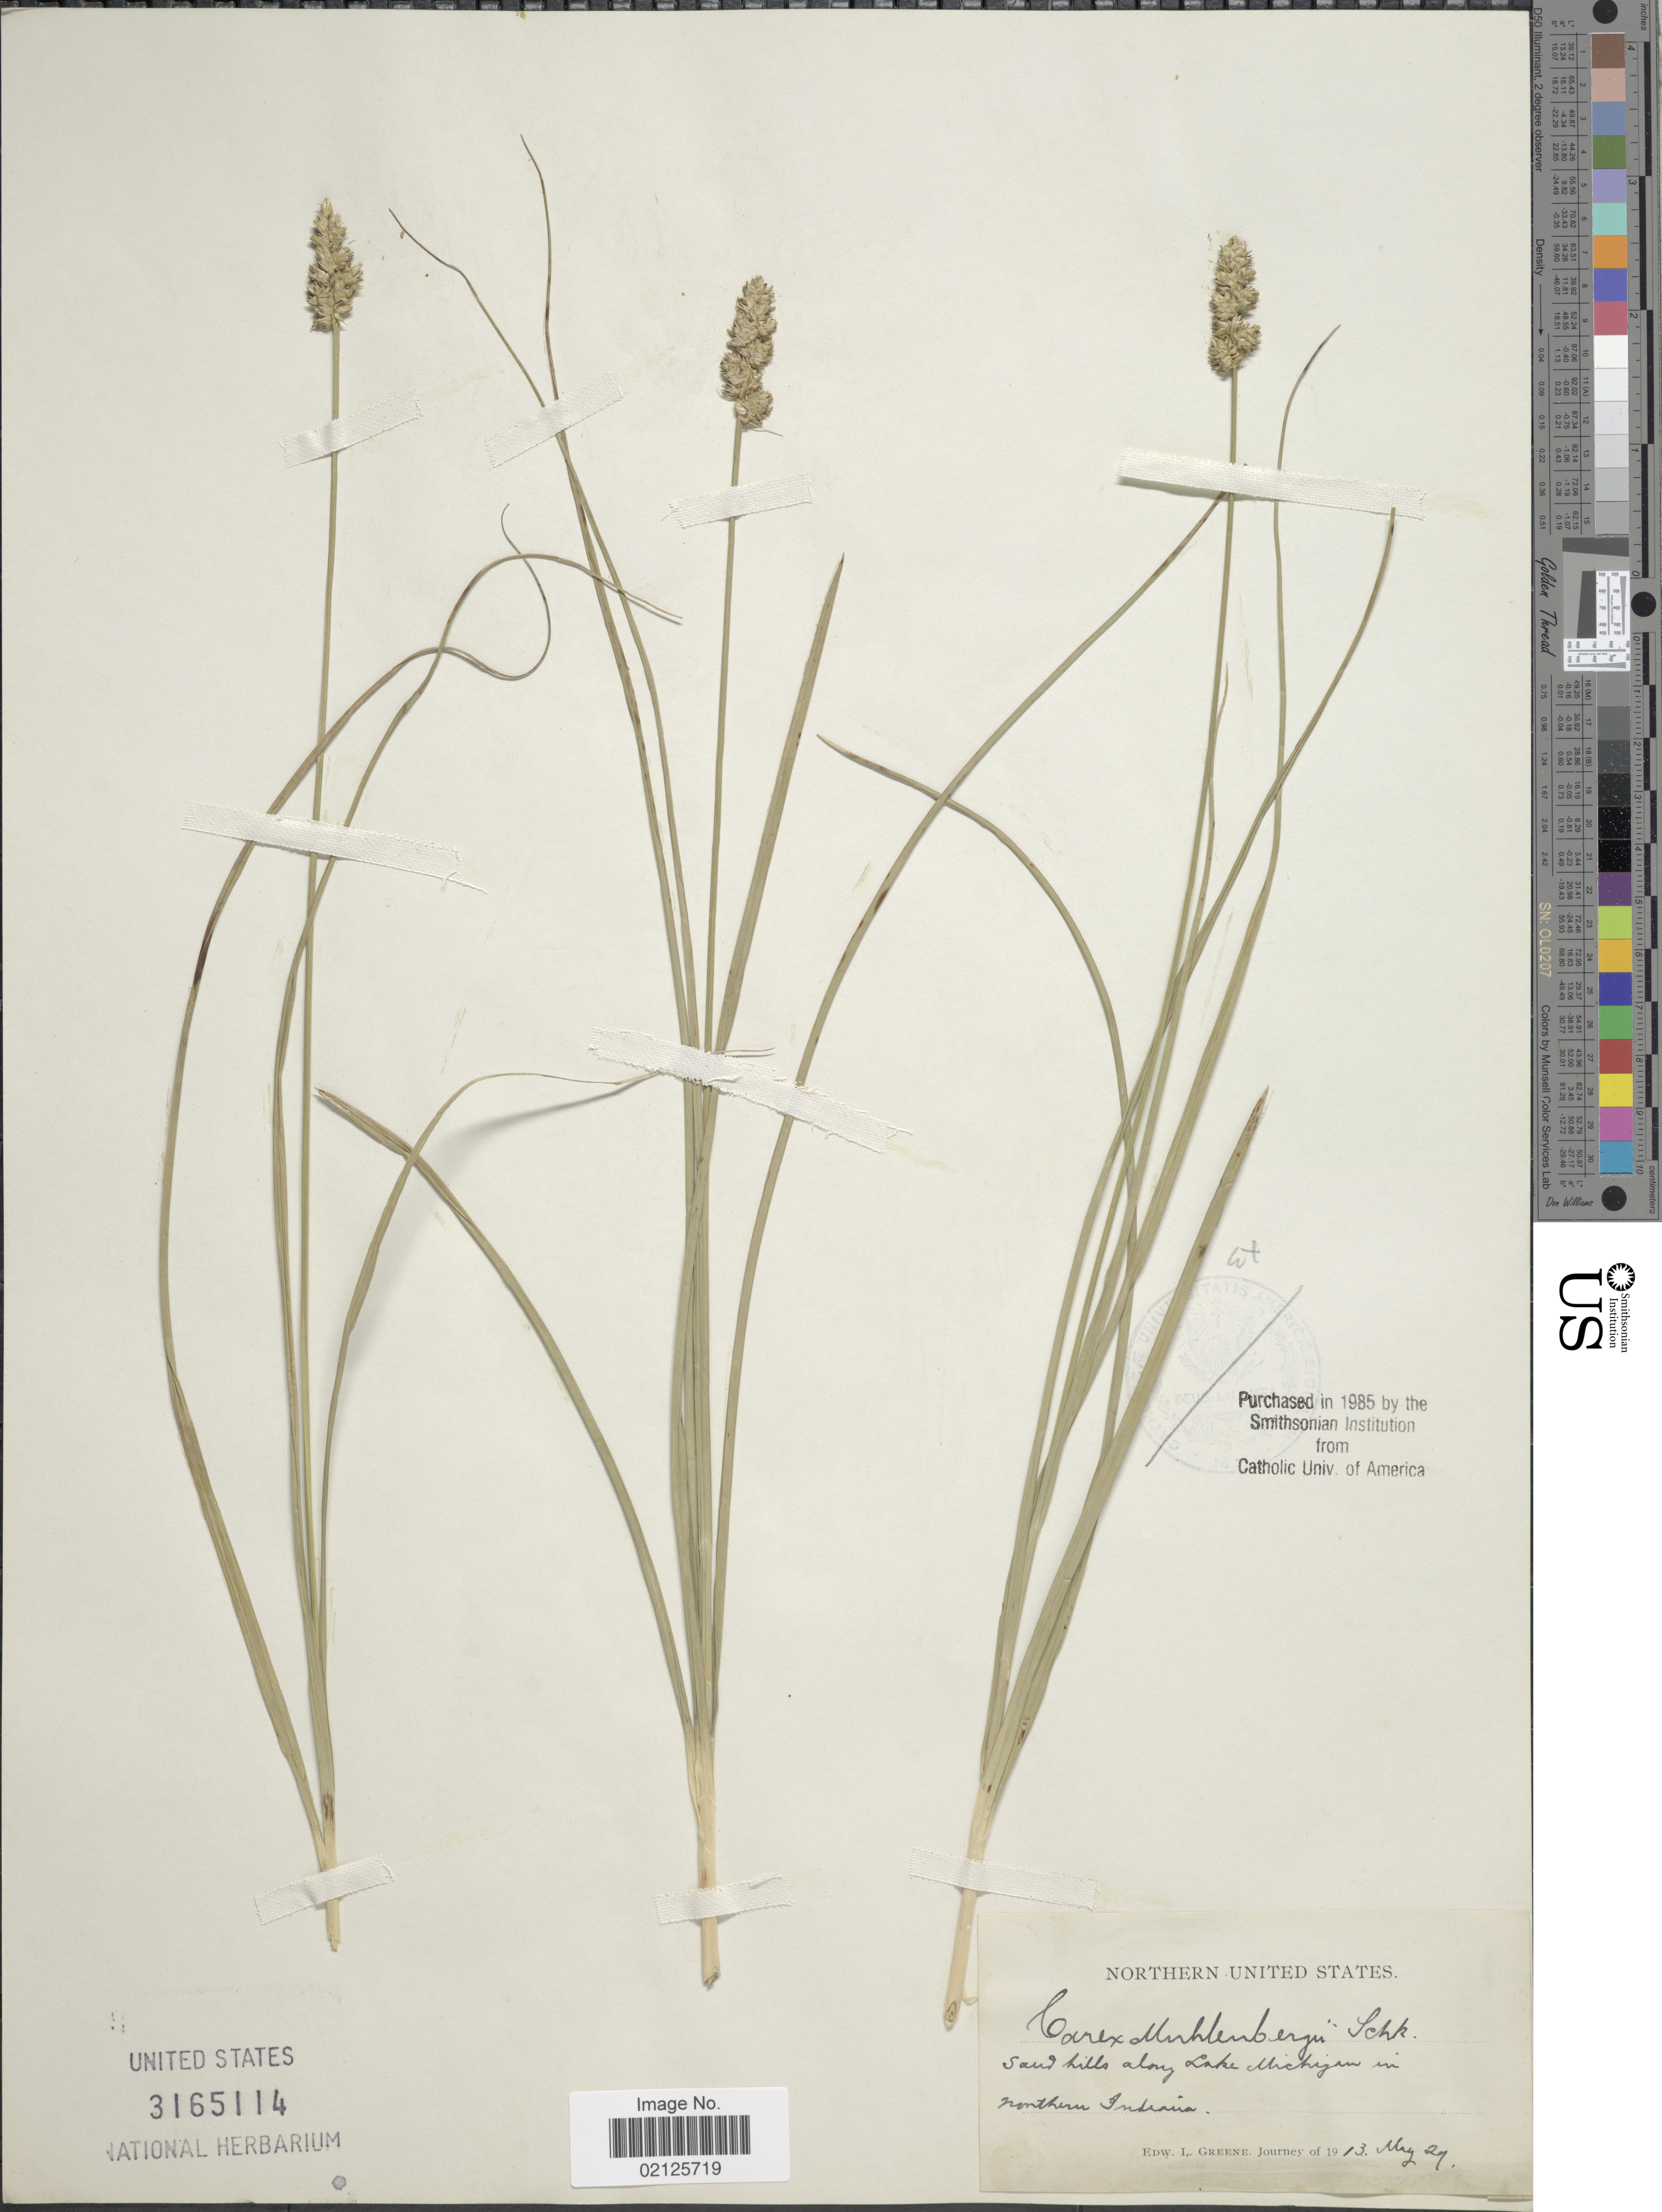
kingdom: Plantae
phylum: Tracheophyta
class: Liliopsida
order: Poales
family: Cyperaceae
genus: Carex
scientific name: Carex muehlenbergii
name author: Willd.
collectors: E. L. Greene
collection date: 1913-05-27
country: United States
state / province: Indiana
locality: Northern United States, Sand hills along Lake Michigan in Northern Indiana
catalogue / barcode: US 3165114